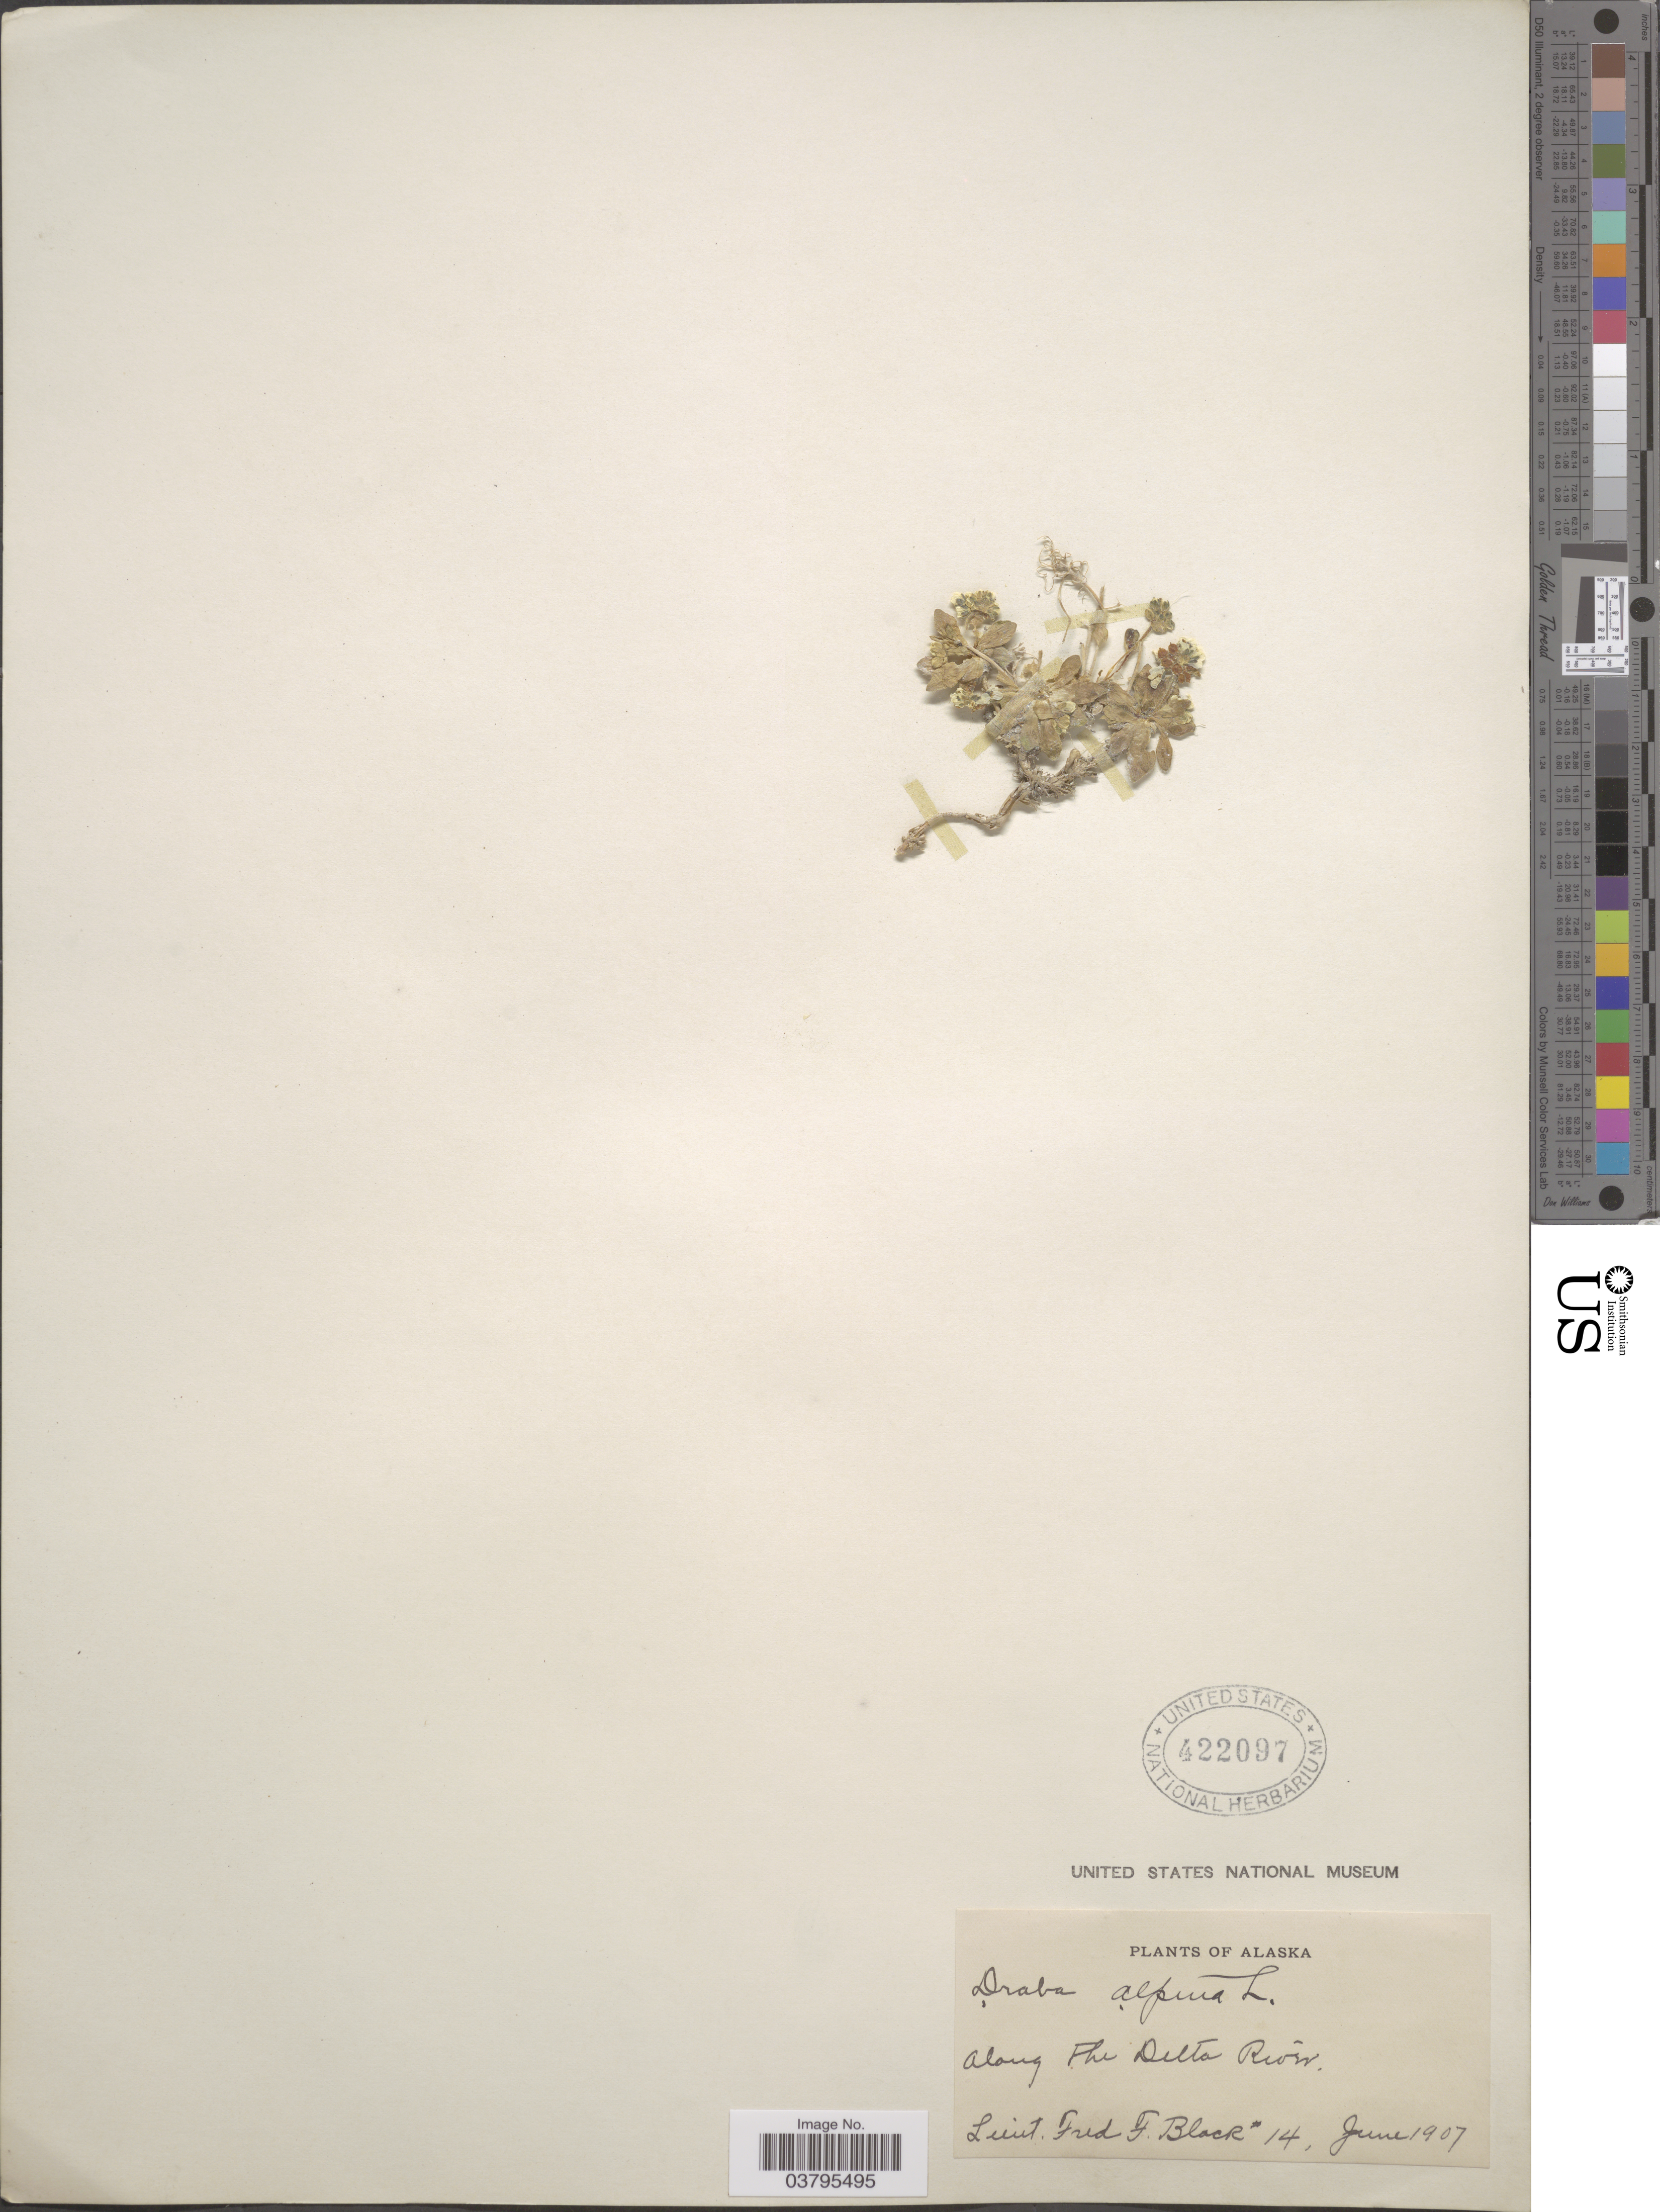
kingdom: Plantae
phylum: Tracheophyta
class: Magnoliopsida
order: Brassicales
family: Brassicaceae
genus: Draba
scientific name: Draba alpina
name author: L.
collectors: F. Black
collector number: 14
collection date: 1907-06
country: United States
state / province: Alaska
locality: Along the Delta River.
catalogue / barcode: US 422097